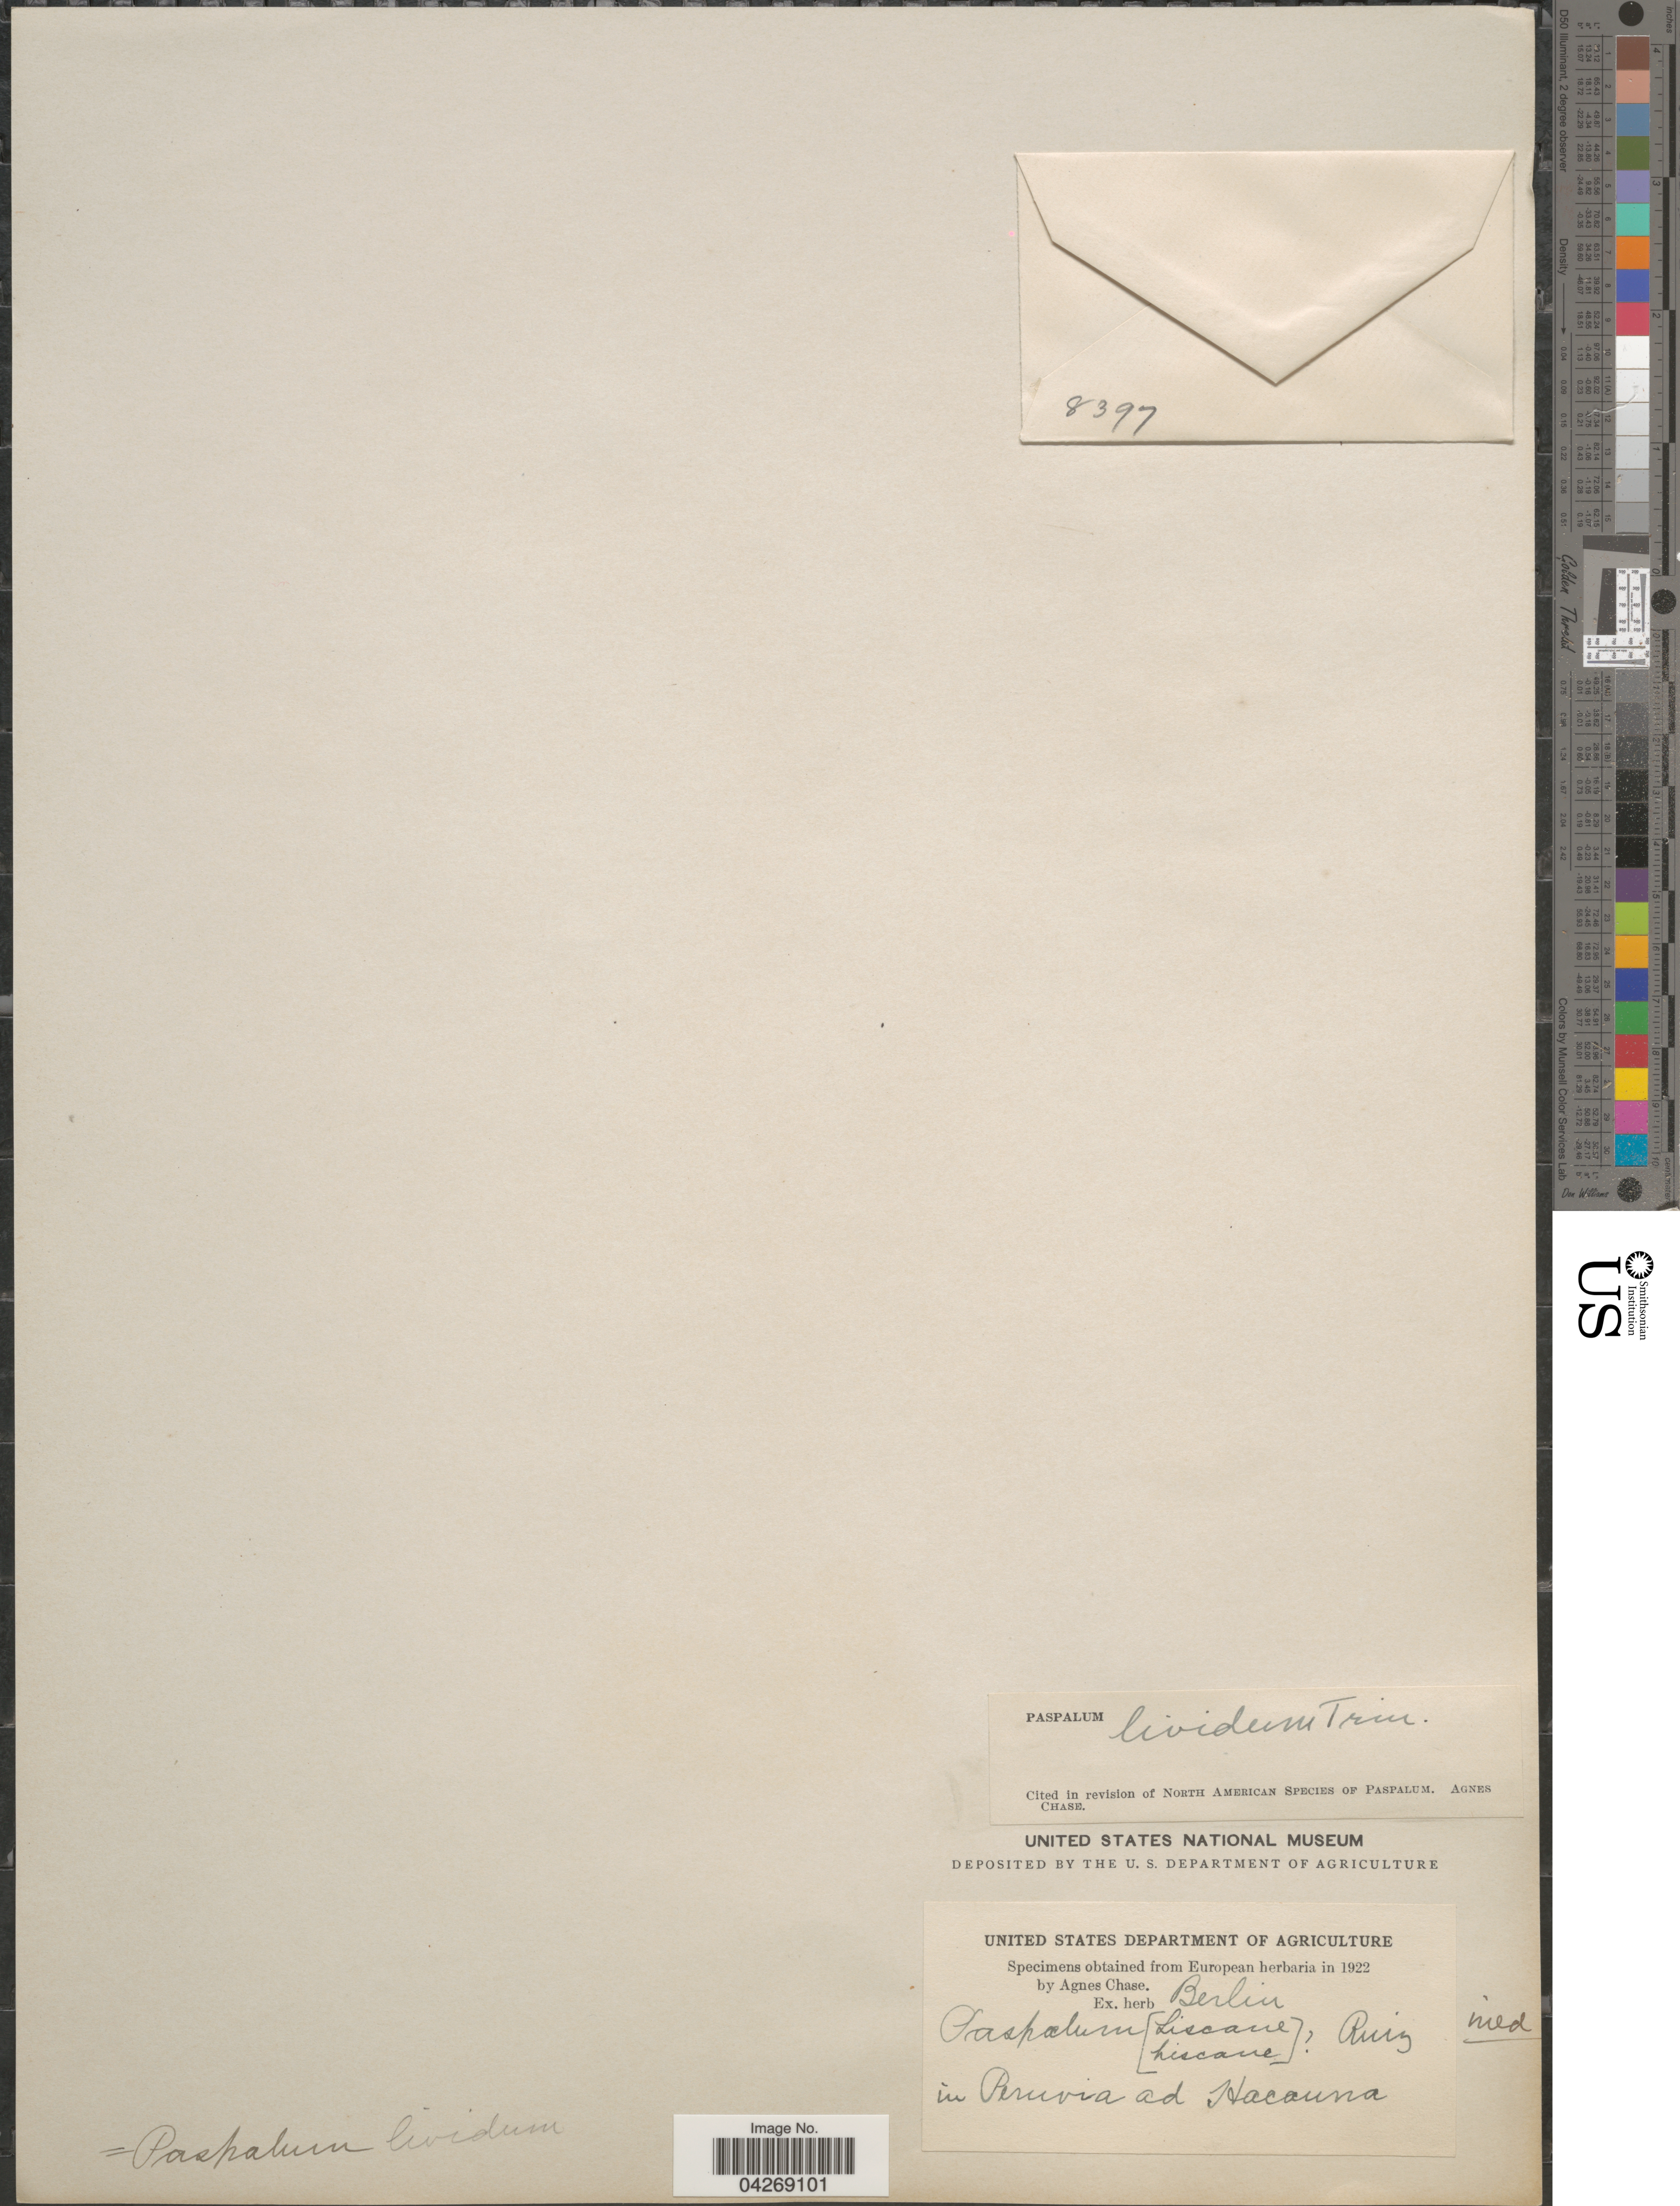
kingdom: Plantae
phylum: Tracheophyta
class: Liliopsida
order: Poales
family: Poaceae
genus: Paspalum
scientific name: Paspalum denticulatum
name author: Trin.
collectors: ex herb. Berlin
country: Peru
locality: Ad Hacauna.